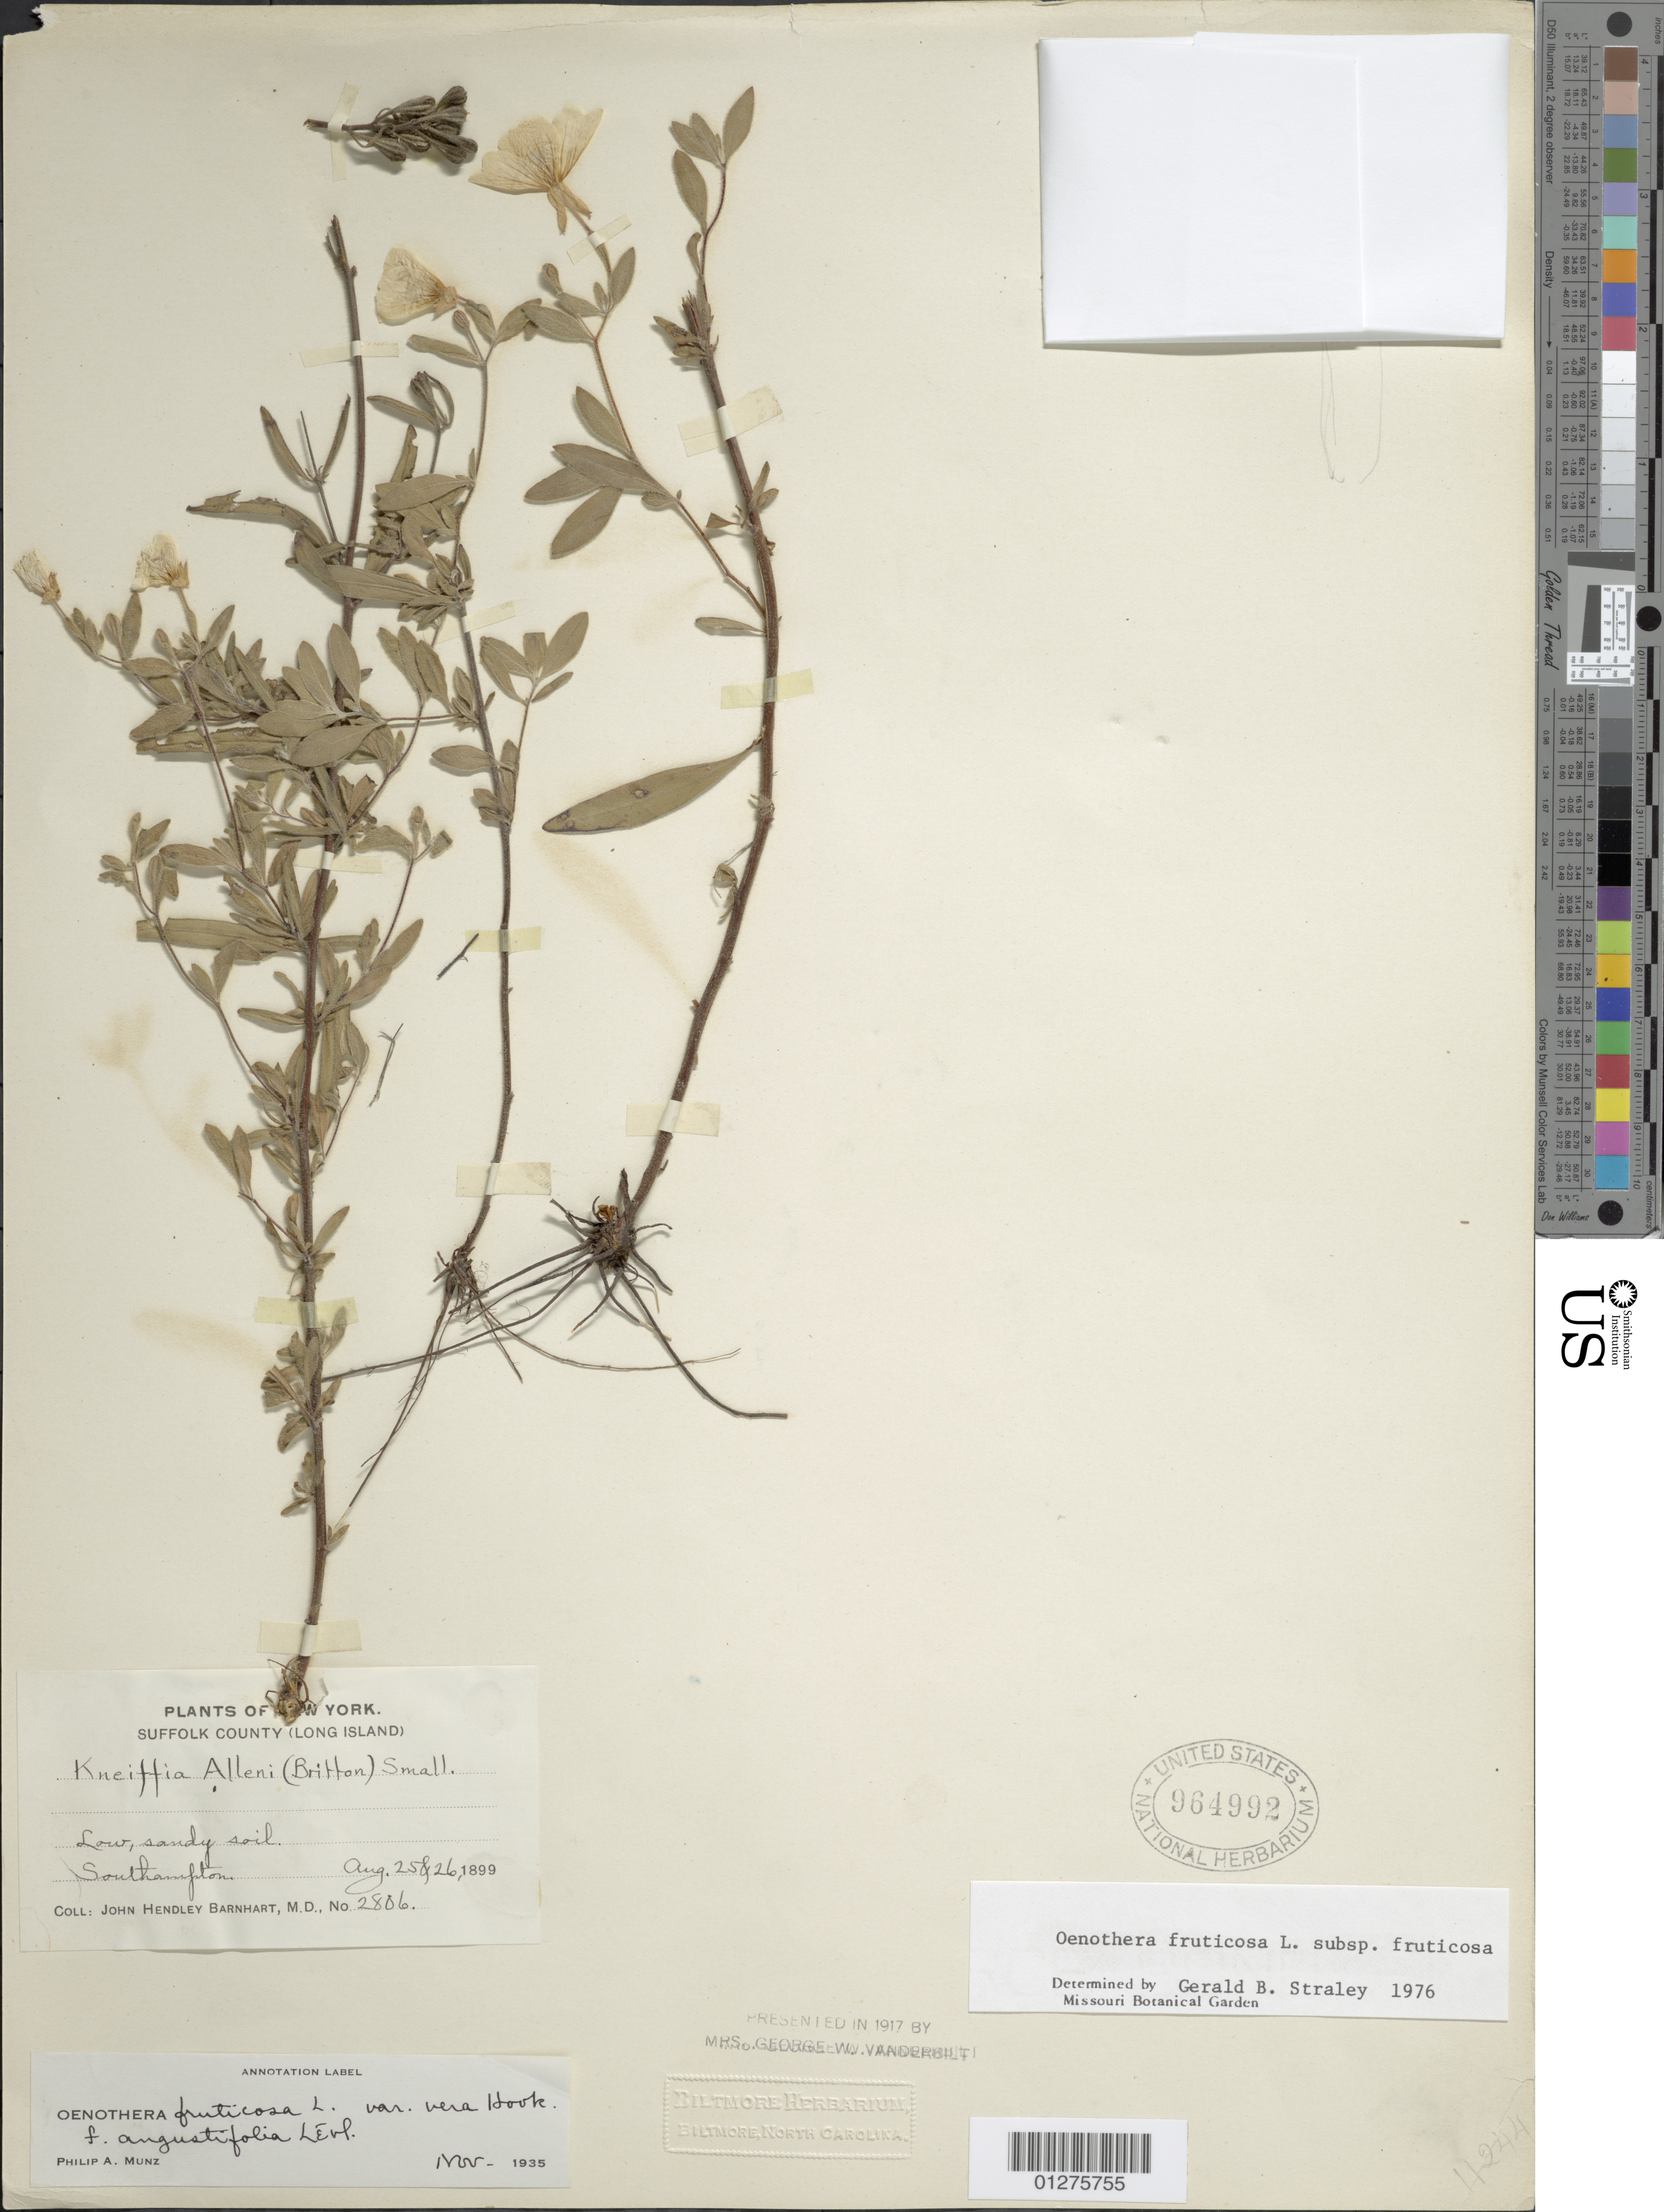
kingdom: Plantae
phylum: Tracheophyta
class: Magnoliopsida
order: Myrtales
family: Onagraceae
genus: Oenothera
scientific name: Oenothera fruticosa subsp. fruticosa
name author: L.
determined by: Straley, G. B.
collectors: J. H. Barnhart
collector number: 2806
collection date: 1899-08-25,1899-08-26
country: United States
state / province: New York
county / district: Suffolk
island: Long Island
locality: Southampton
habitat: Low, sandy soil.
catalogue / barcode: US 964992